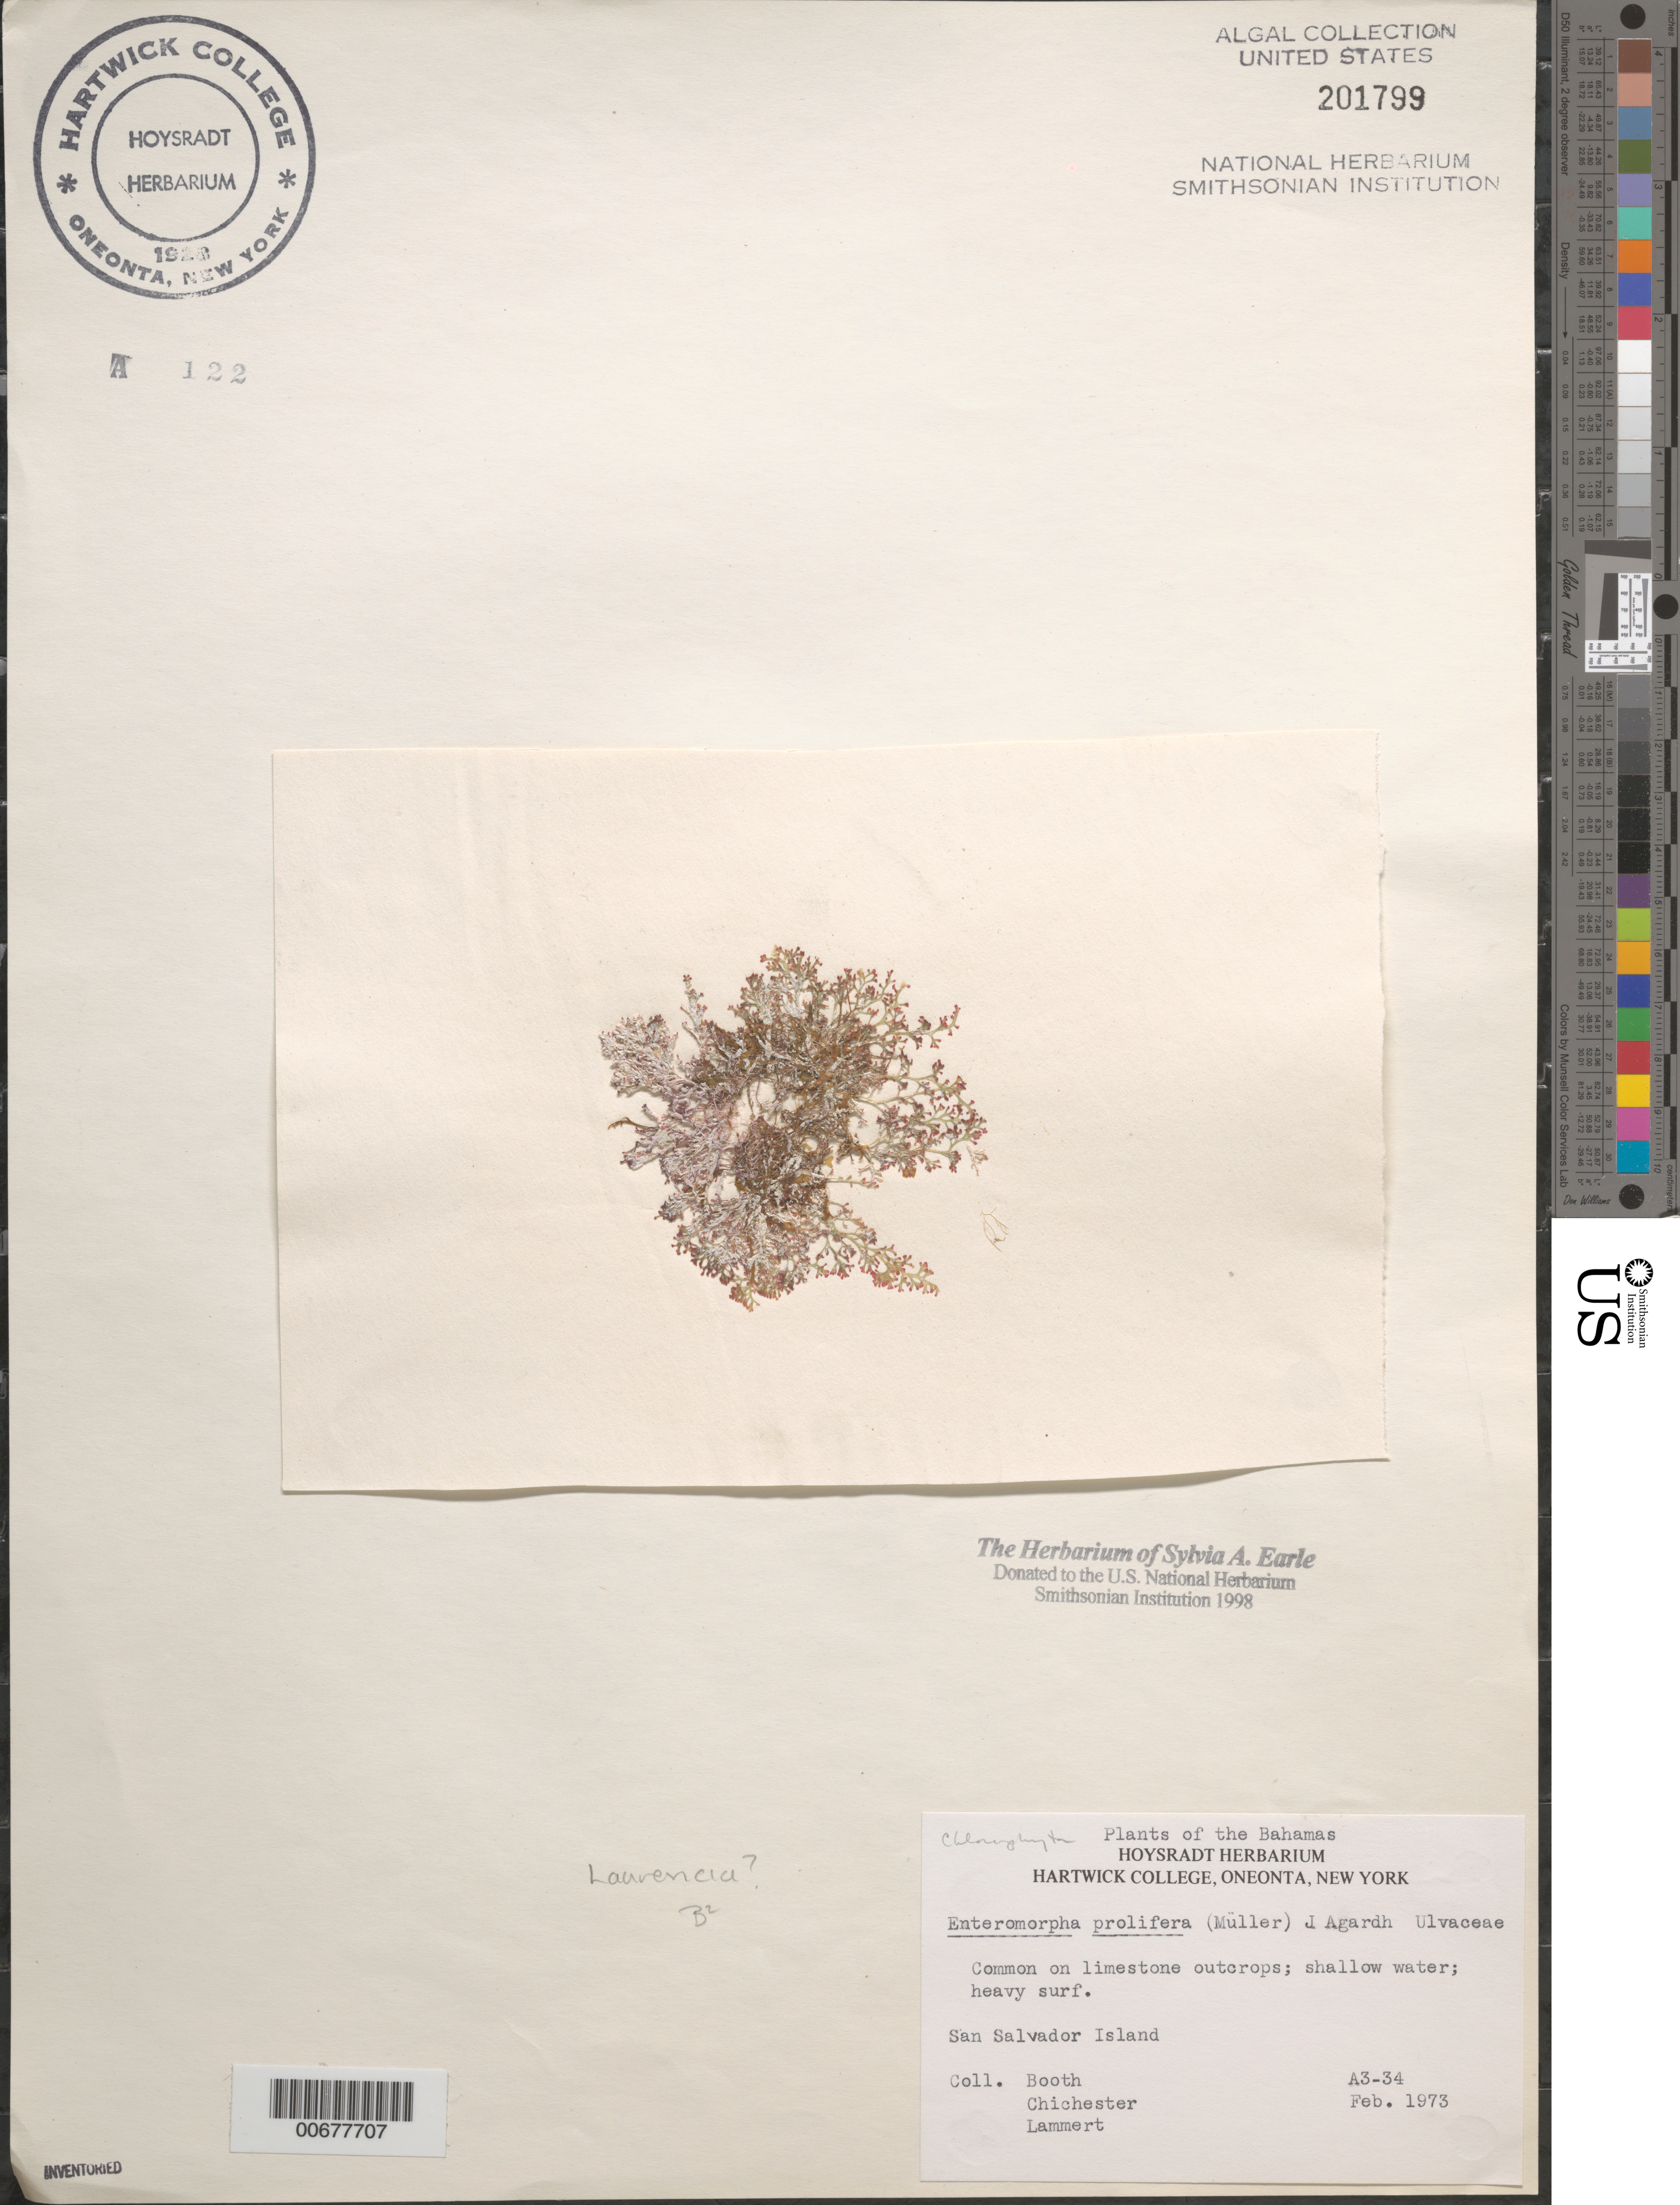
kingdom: Plantae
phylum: Rhodophyta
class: Florideophyceae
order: Ceramiales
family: Rhodomelaceae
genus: Laurencia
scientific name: Laurencia sp.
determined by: Brooks, B. L., (BOT), Smithsonian Institution - National Museum of Natural History (UNITED STATES)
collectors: -. Booth, -. Chichester & -. Lammert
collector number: A3-34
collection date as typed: Feb 1973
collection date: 1973-02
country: Bahamas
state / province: San Salvador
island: San Salvador Island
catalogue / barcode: US 201799